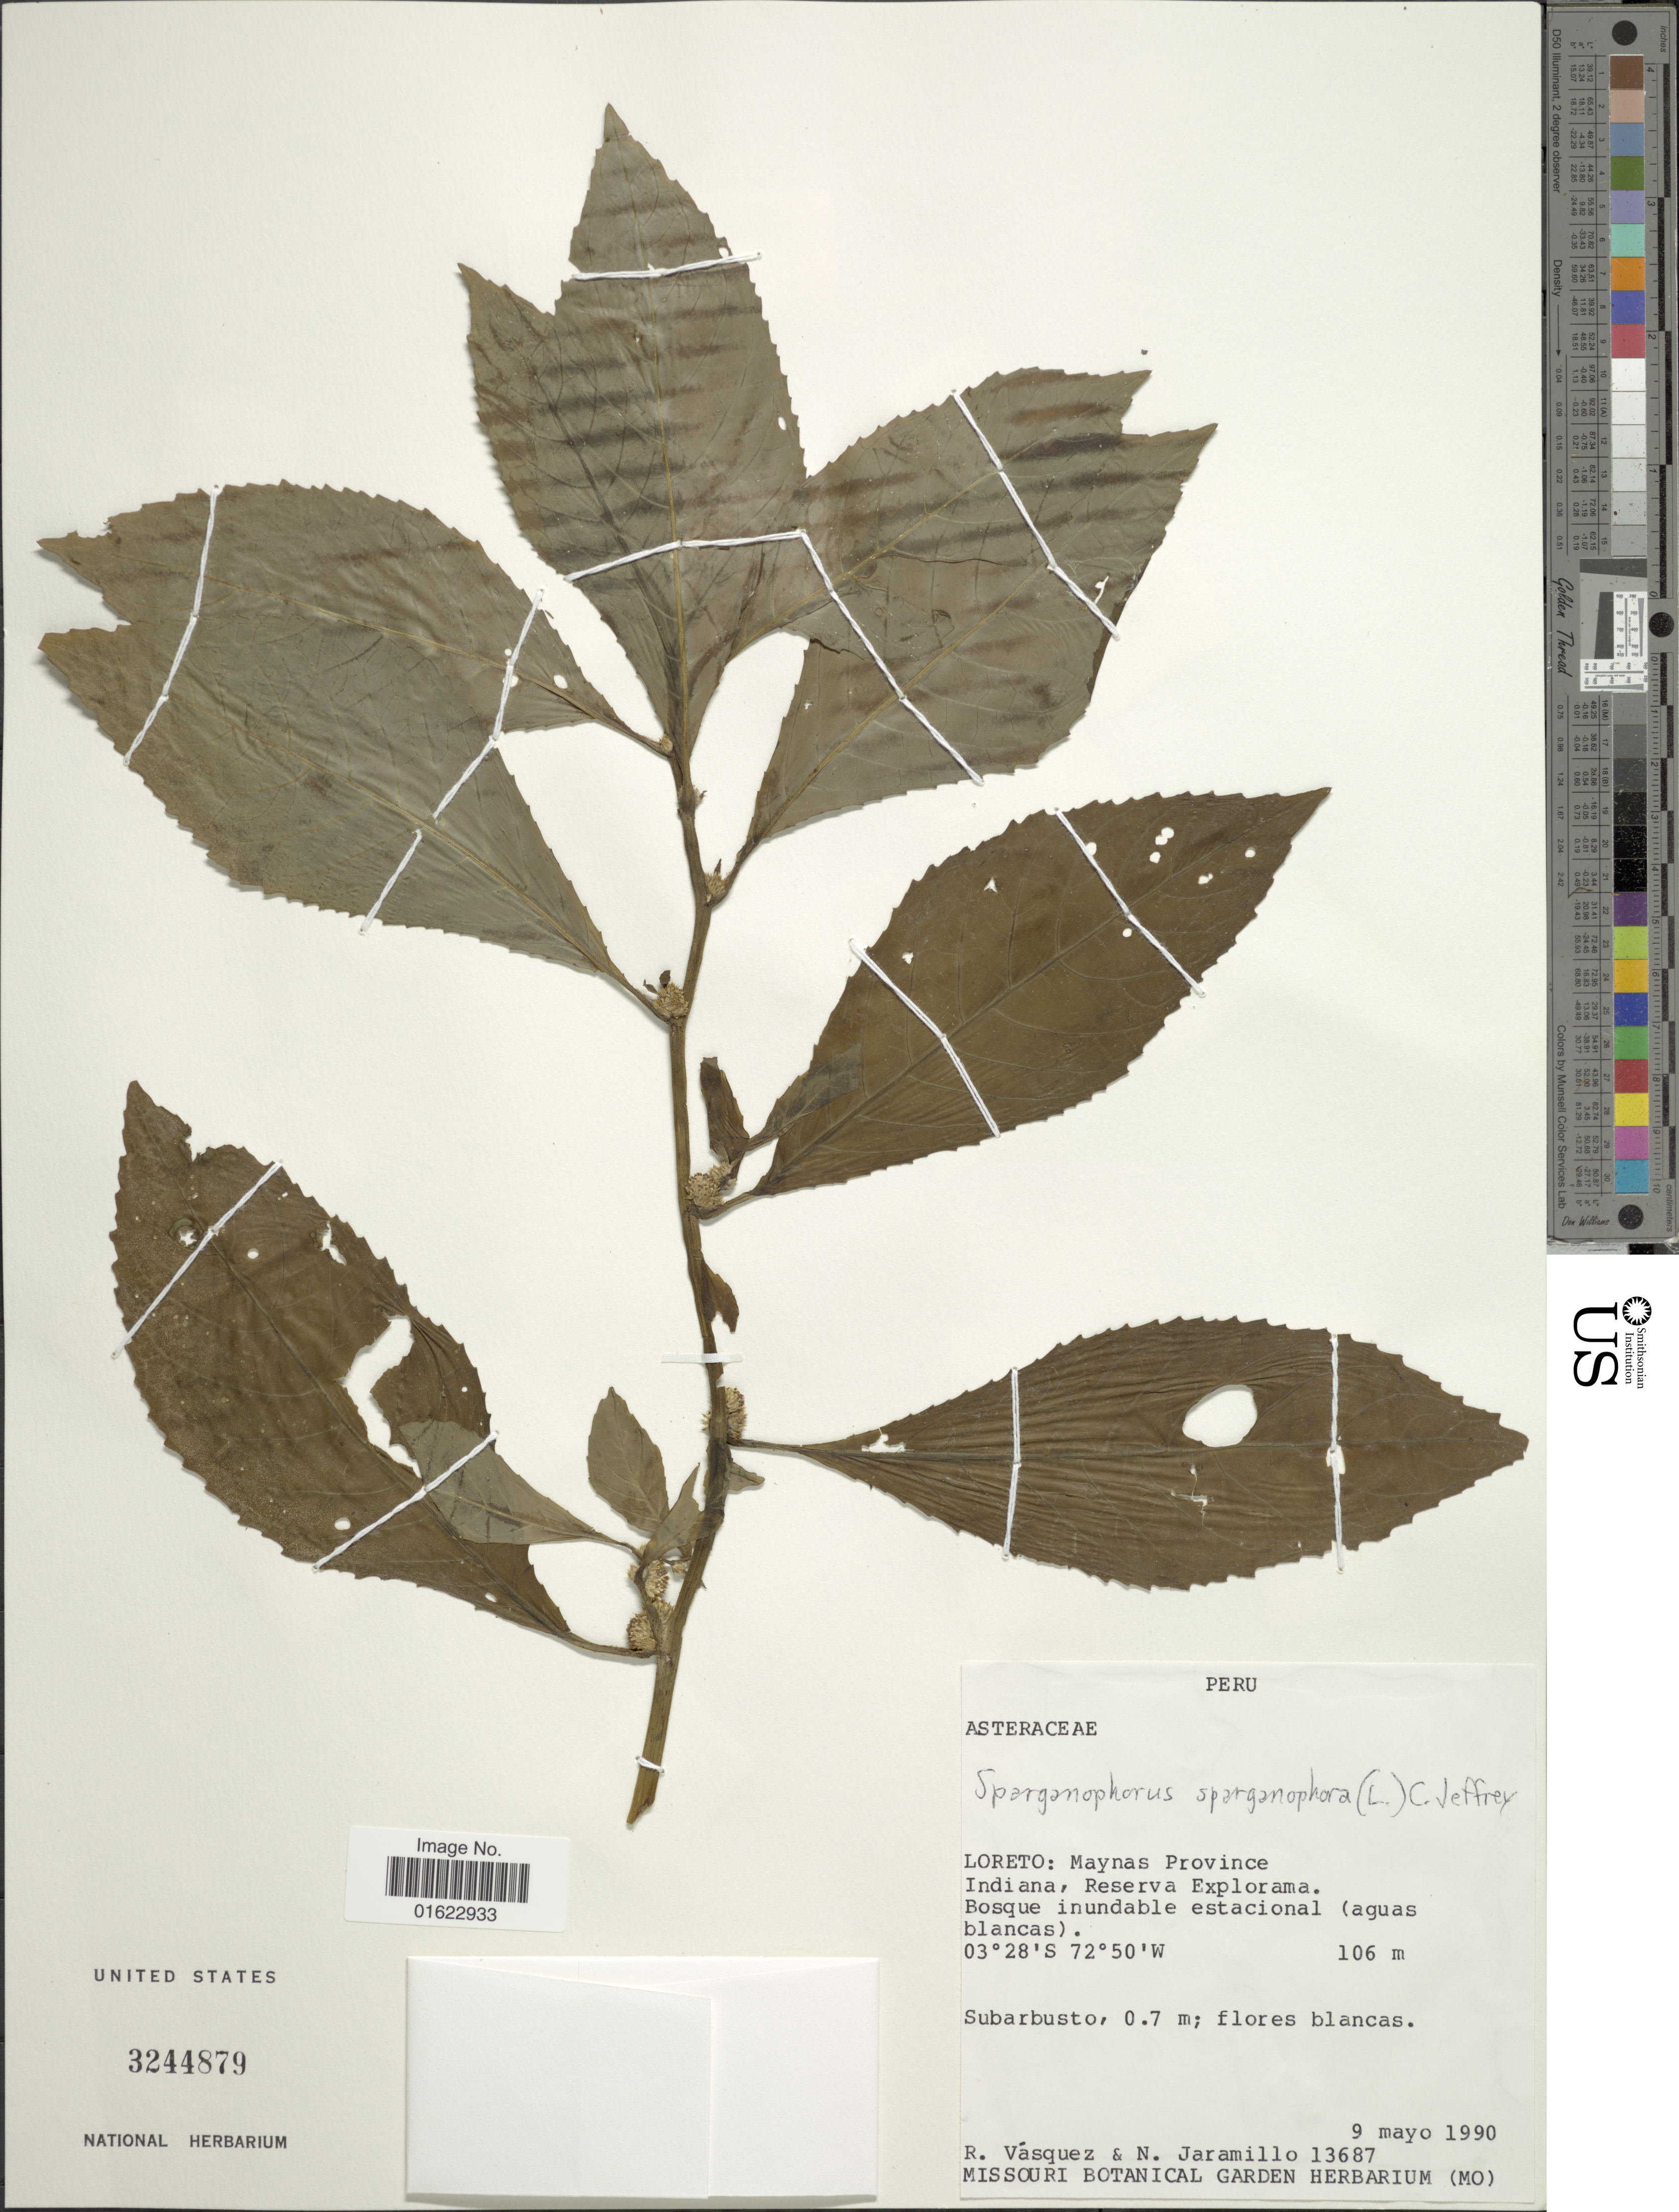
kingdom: Plantae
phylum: Tracheophyta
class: Magnoliopsida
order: Asterales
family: Asteraceae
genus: Struchium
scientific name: Struchium sparganophorum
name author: (L.) Kuntze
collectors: R. Vásquez & N. Jaramillo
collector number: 13687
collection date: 1990-05-09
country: Peru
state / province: Loreto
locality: Peru, Loreto: Maynas Province, Indiana, Reserva Explorama.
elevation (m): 106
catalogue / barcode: US 3244879